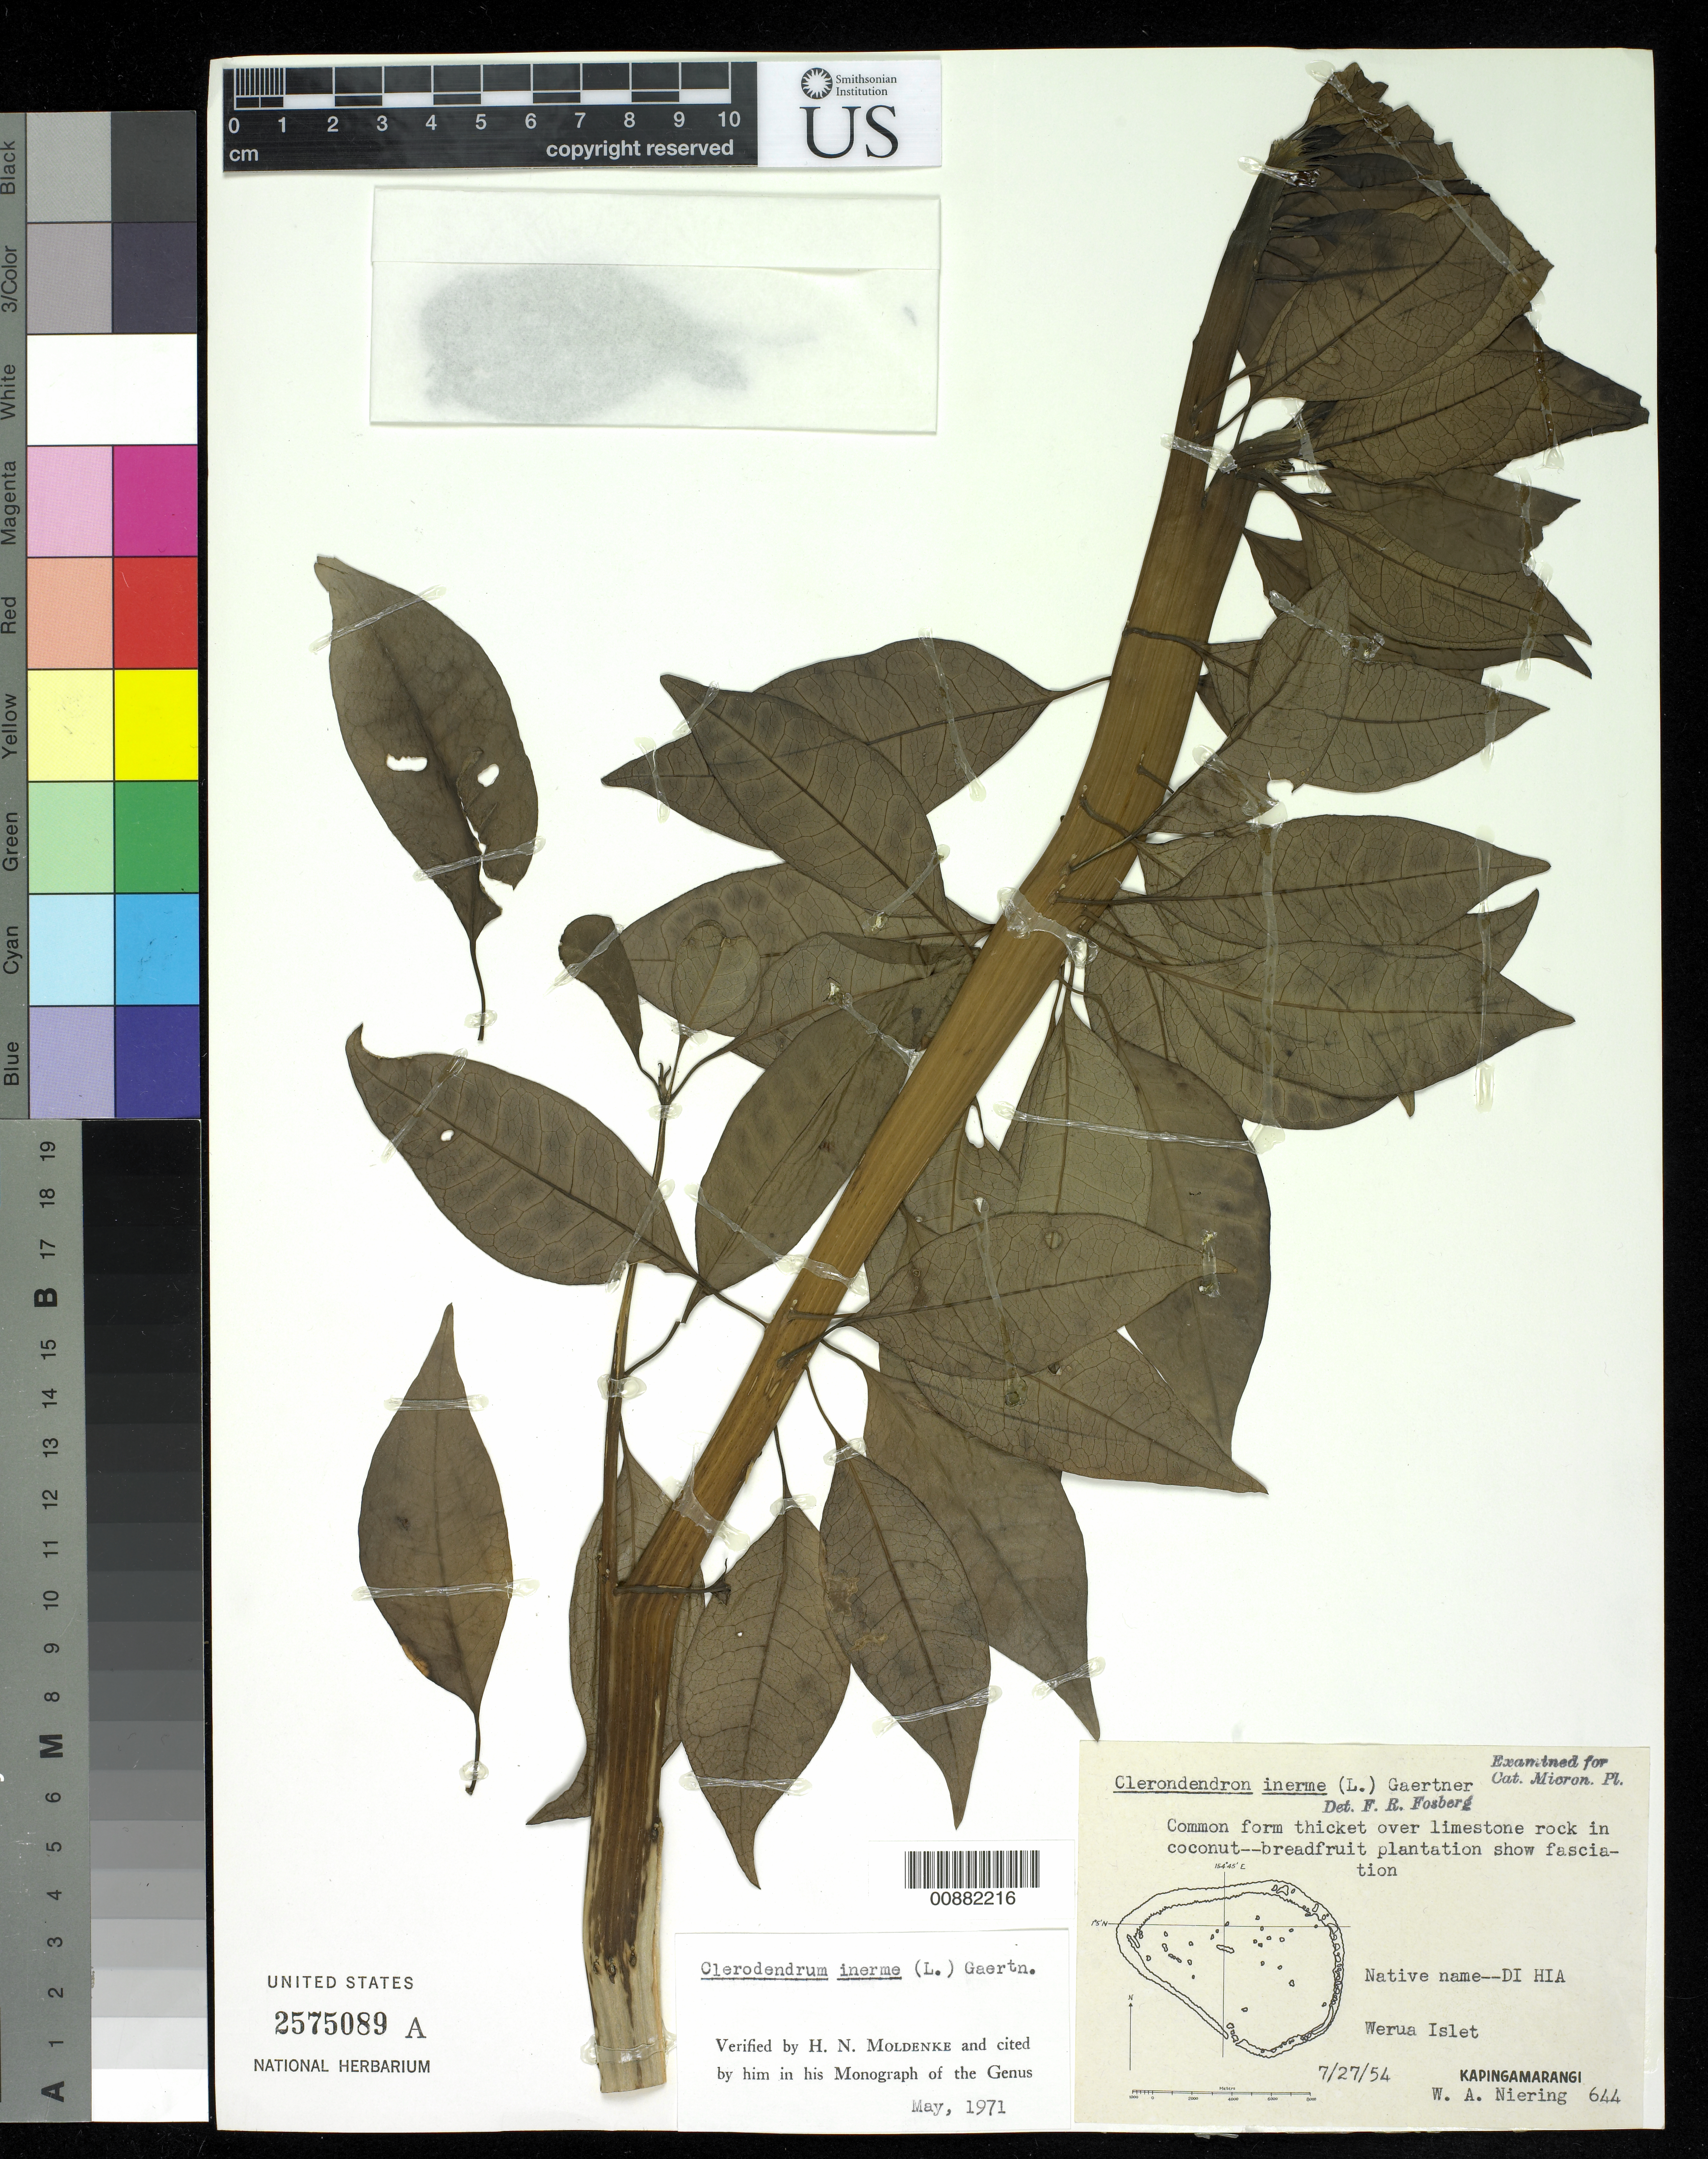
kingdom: Plantae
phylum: Tracheophyta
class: Magnoliopsida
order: Lamiales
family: Lamiaceae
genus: Clerodendrum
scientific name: Clerodendrum inerme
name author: (L.) Gaertn.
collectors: W. Niering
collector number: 644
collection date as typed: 27 Jul 1954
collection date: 1954-07-27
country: Micronesia, Federated States of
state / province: Pohnpei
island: Kapingamarangi Atoll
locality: Weua islet.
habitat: Common form thicket over limestone rock in coconut-breadfruit plantation show fasciation.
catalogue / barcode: US 2575089